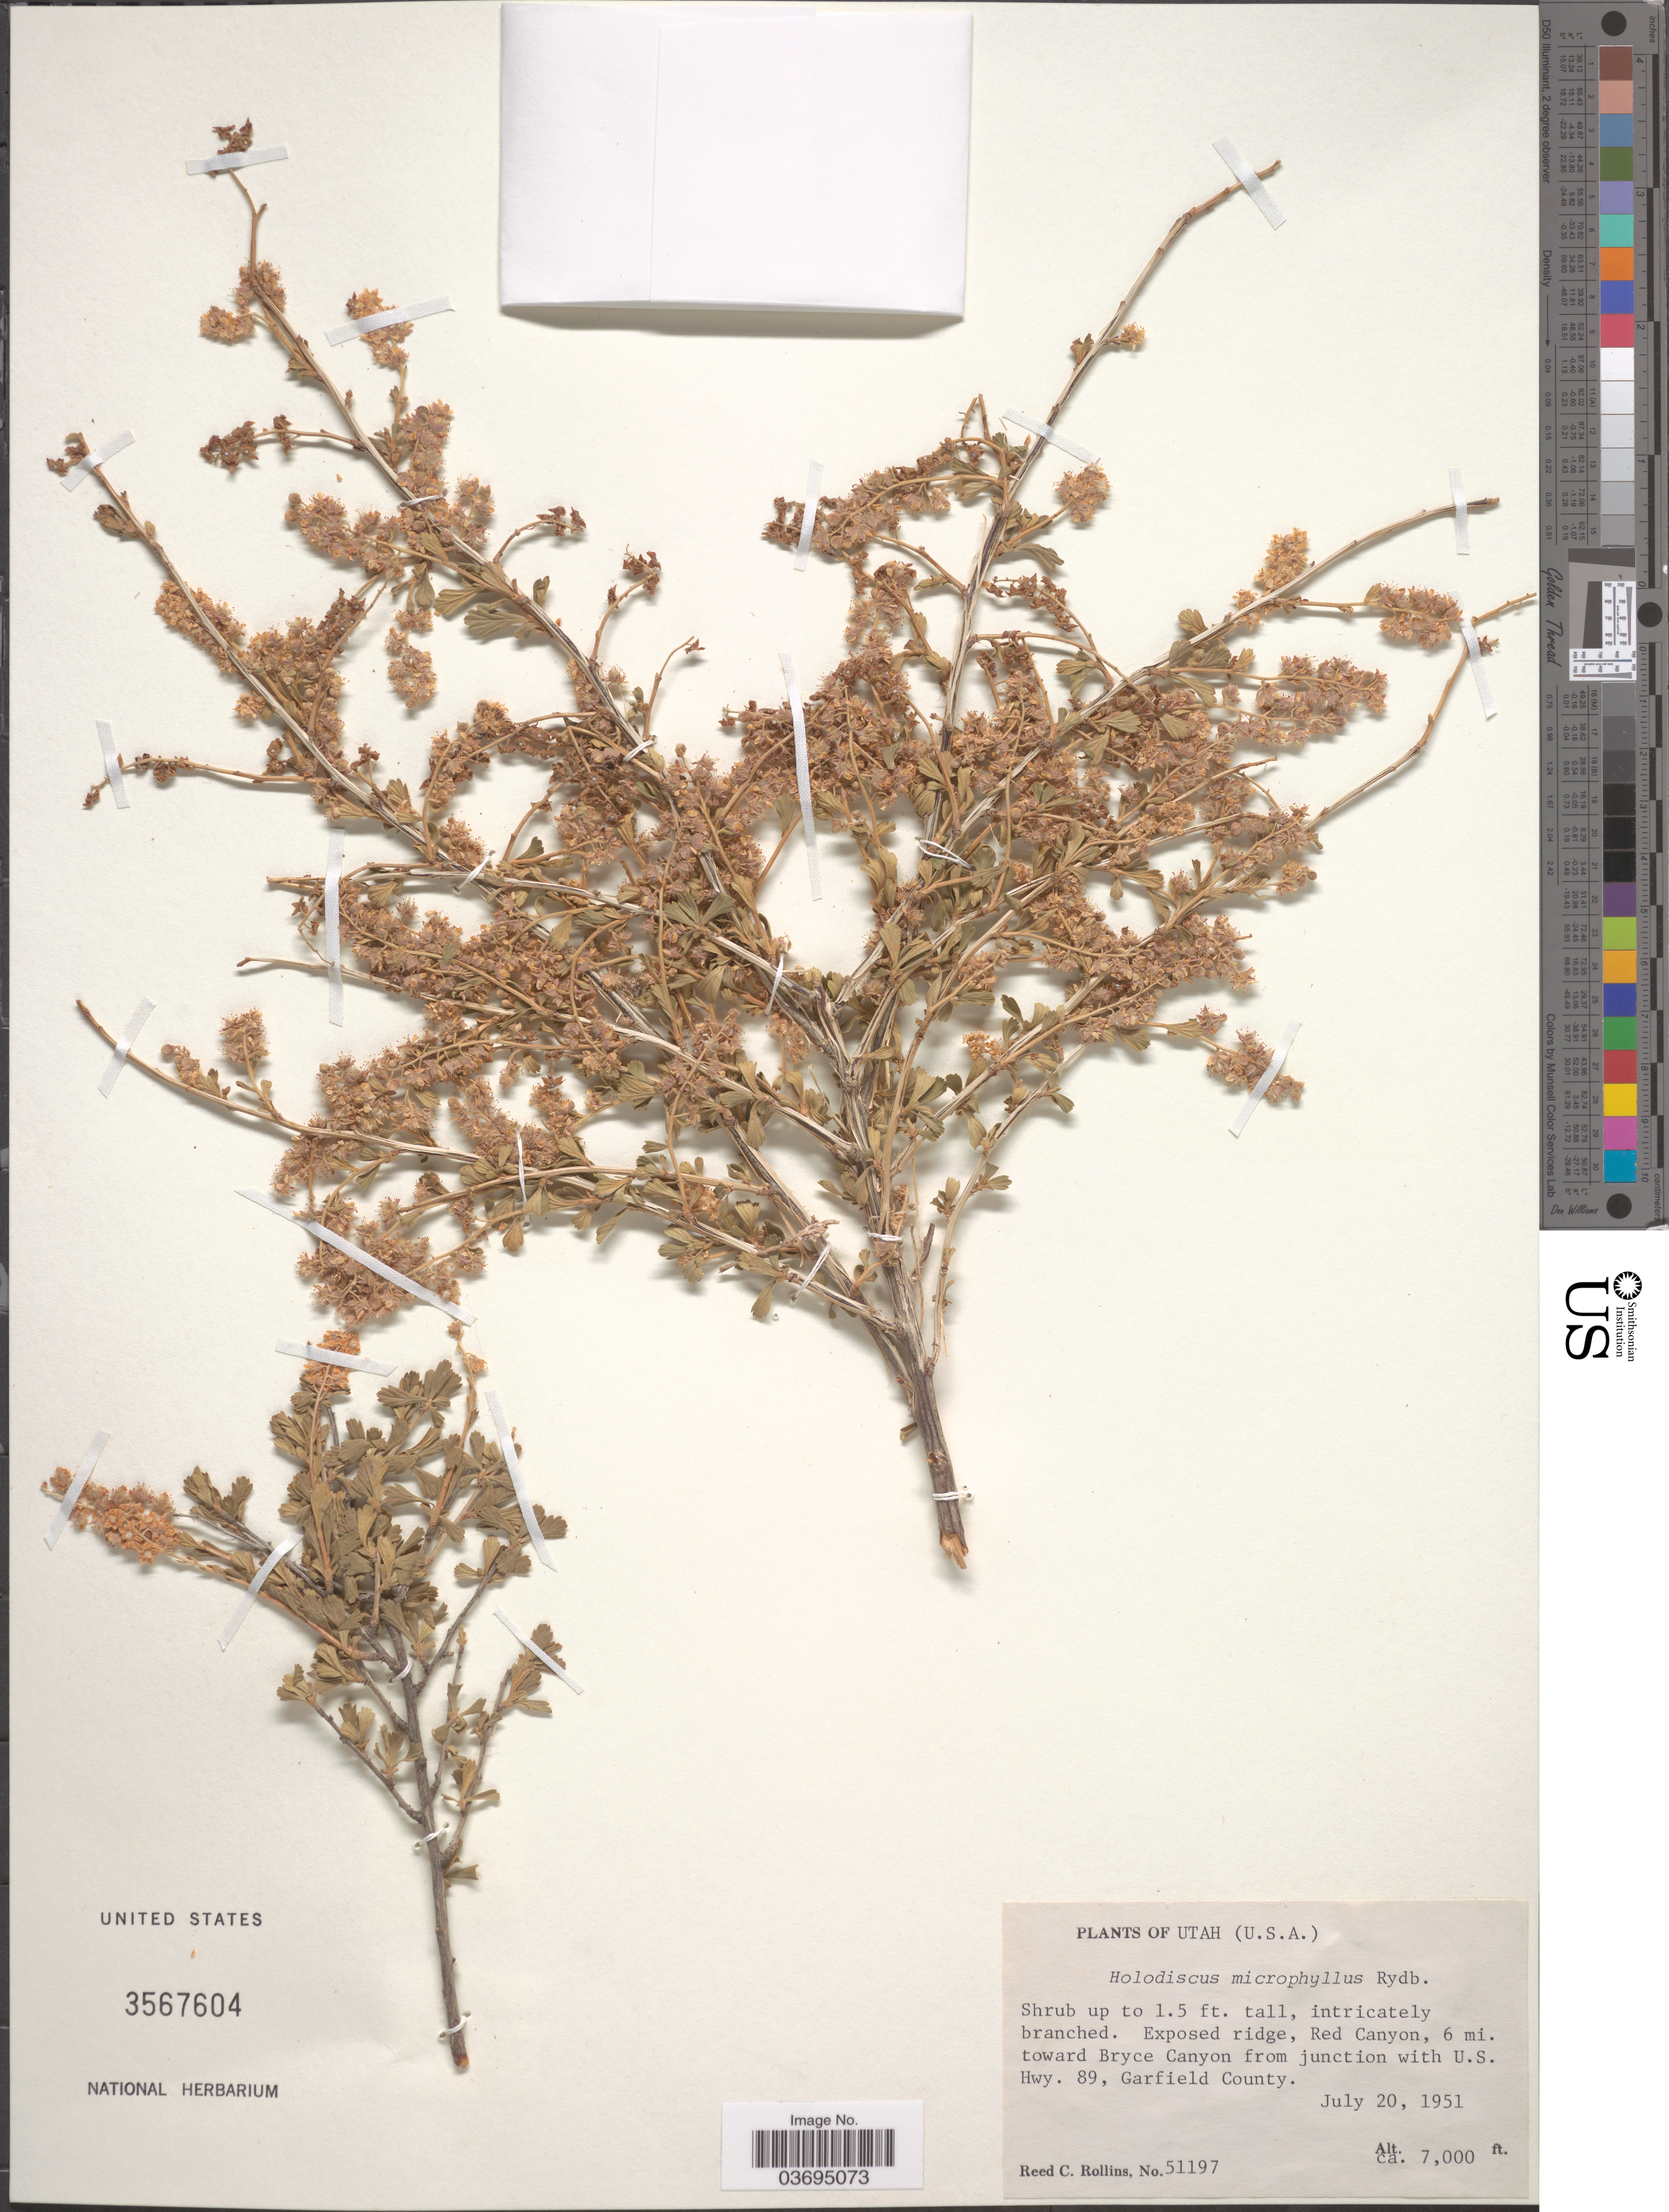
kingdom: Plantae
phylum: Tracheophyta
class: Magnoliopsida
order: Rosales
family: Rosaceae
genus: Holodiscus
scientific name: Holodiscus discolor var. glabrescens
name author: (Greenm.) Jeps.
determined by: Strong, Mark T., (BOT), Smithsonian Institution - National Museum of Natural History (UNITED STATES)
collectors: R. C. Rollins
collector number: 51197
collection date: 1951-07-20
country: United States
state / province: Utah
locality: Exposed ridge, Red Canyon, 6 mi. toward Bryce Canyon from junction with U. S. Hwy.89, Garfield County.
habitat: exposed ridge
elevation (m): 2134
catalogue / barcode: US 3567604